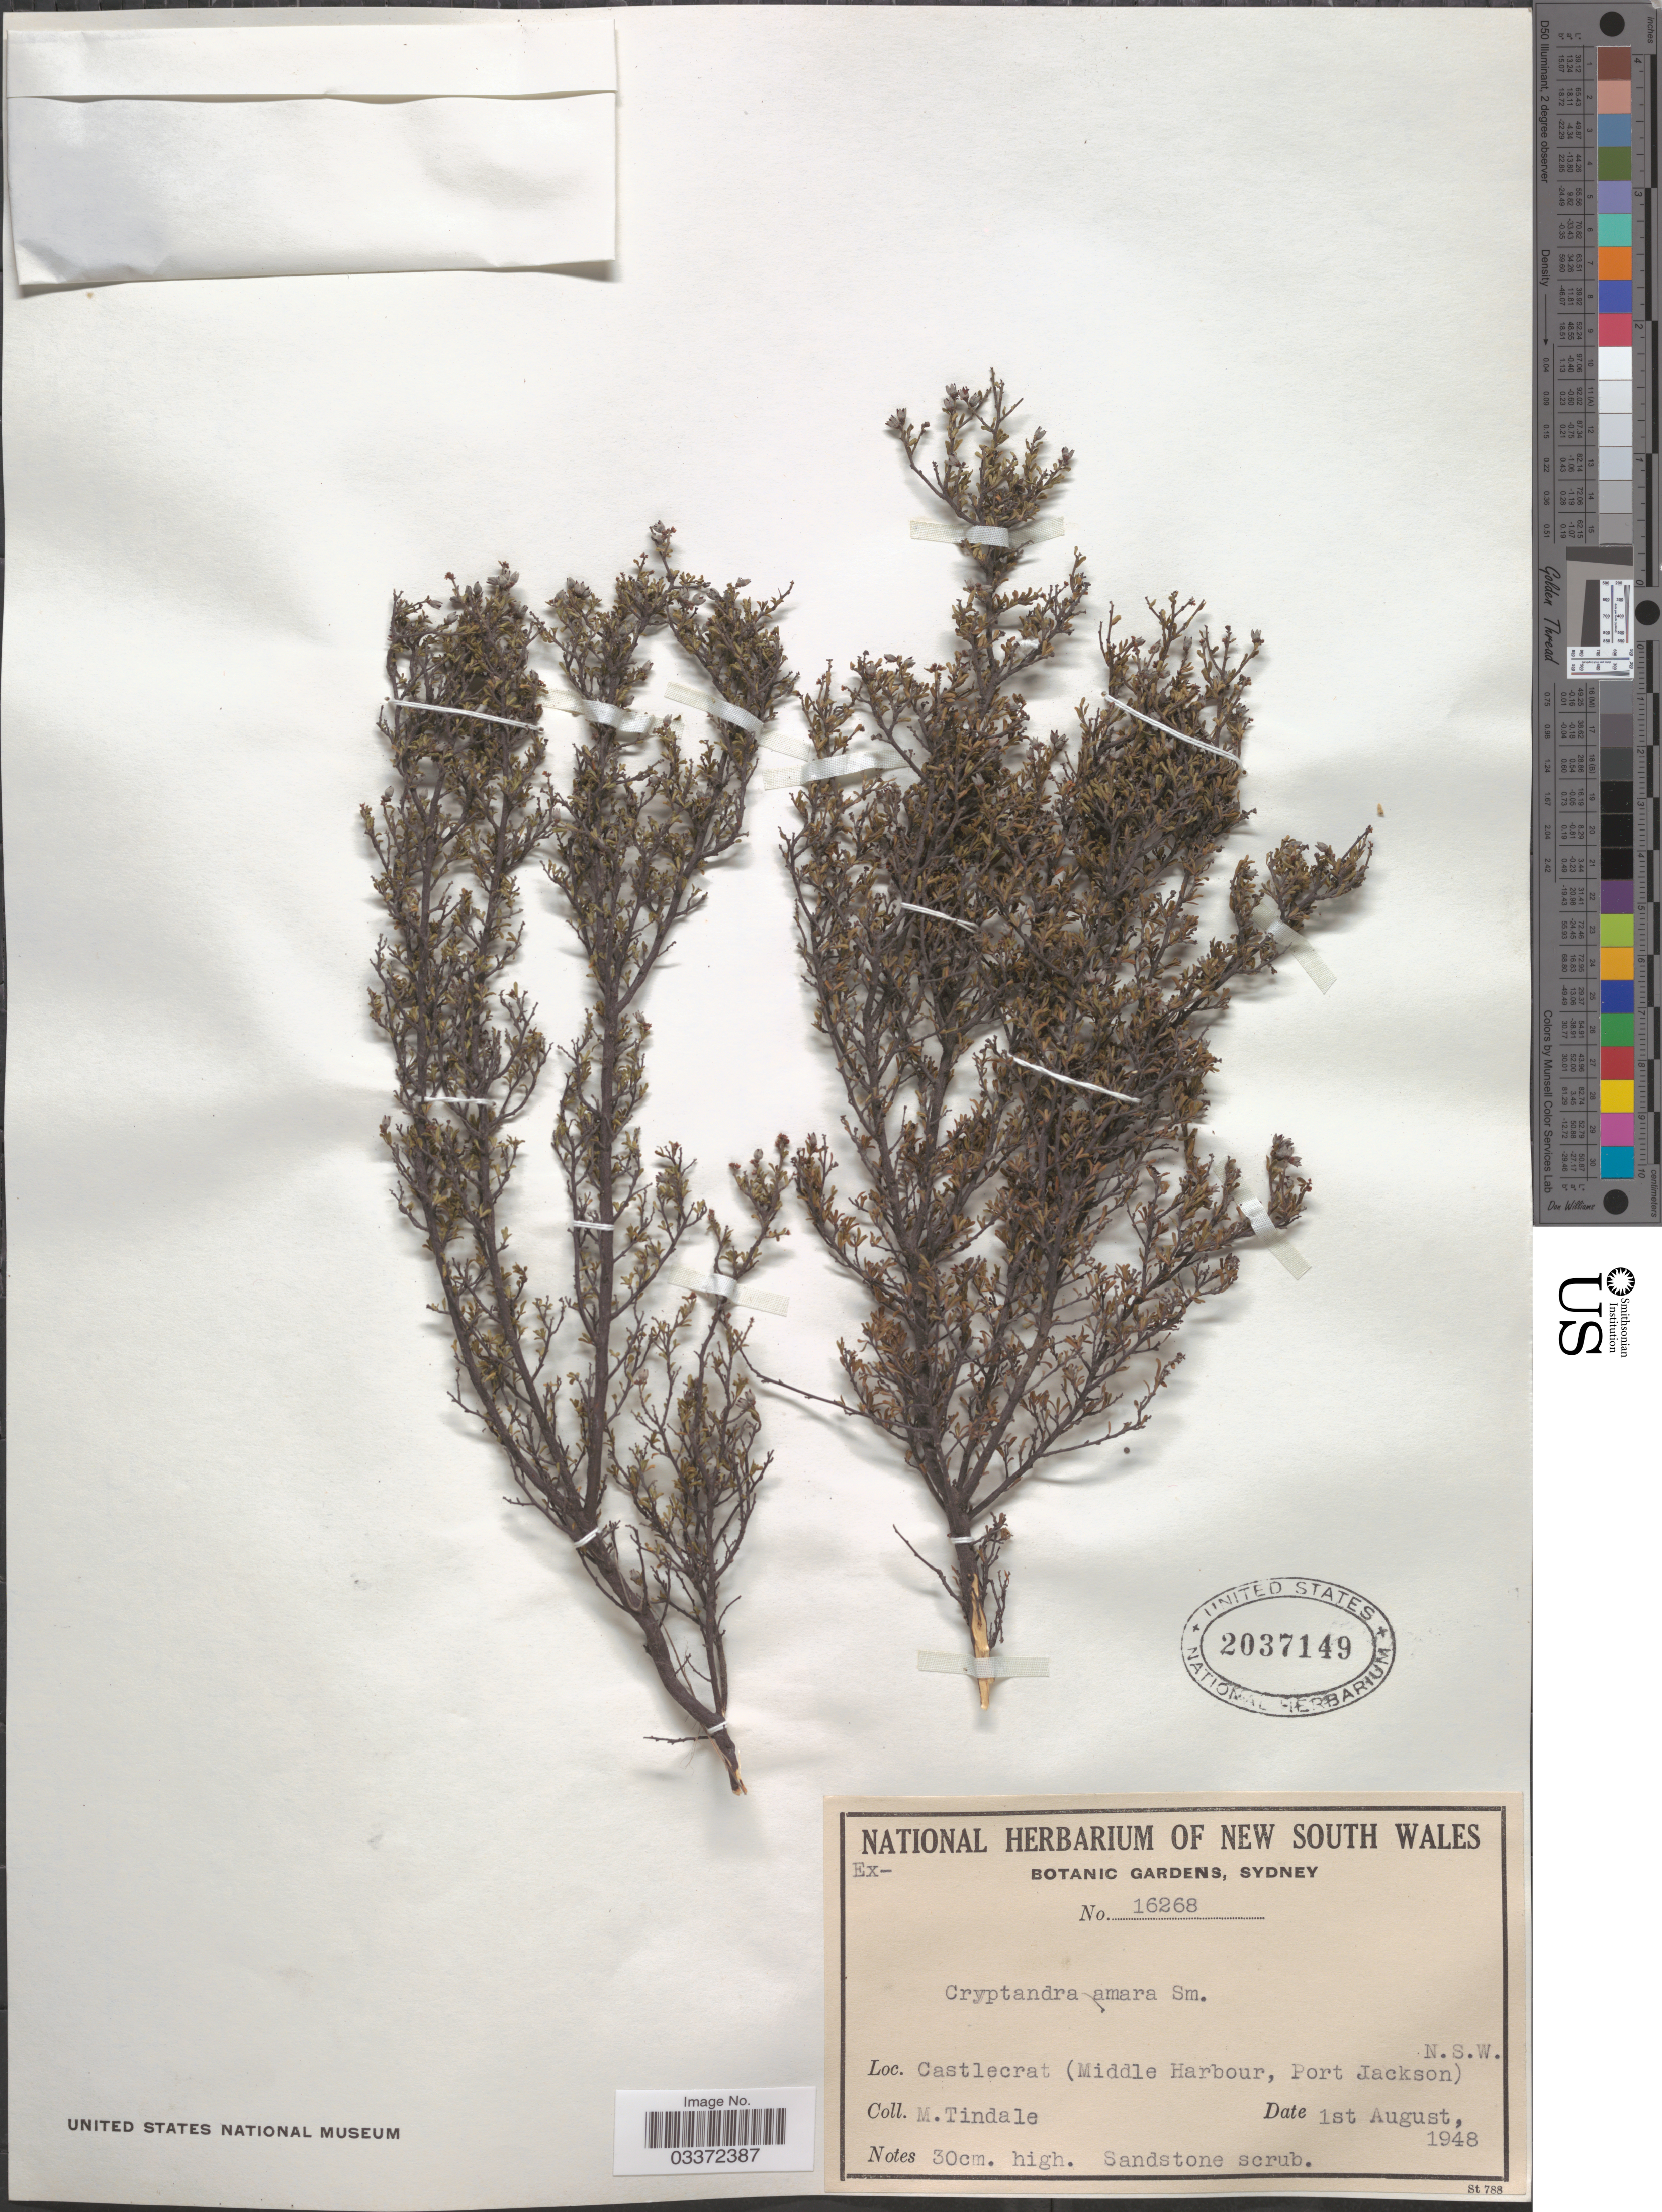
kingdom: Plantae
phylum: Tracheophyta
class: Magnoliopsida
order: Rosales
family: Rhamnaceae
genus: Cryptandra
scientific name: Cryptandra amara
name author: Sm.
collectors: M. D. Tindale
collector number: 16268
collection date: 1948-08-01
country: Australia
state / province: New South Wales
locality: Castlecrat (Middle Harbour, Port Jackson).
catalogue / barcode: US 2037149